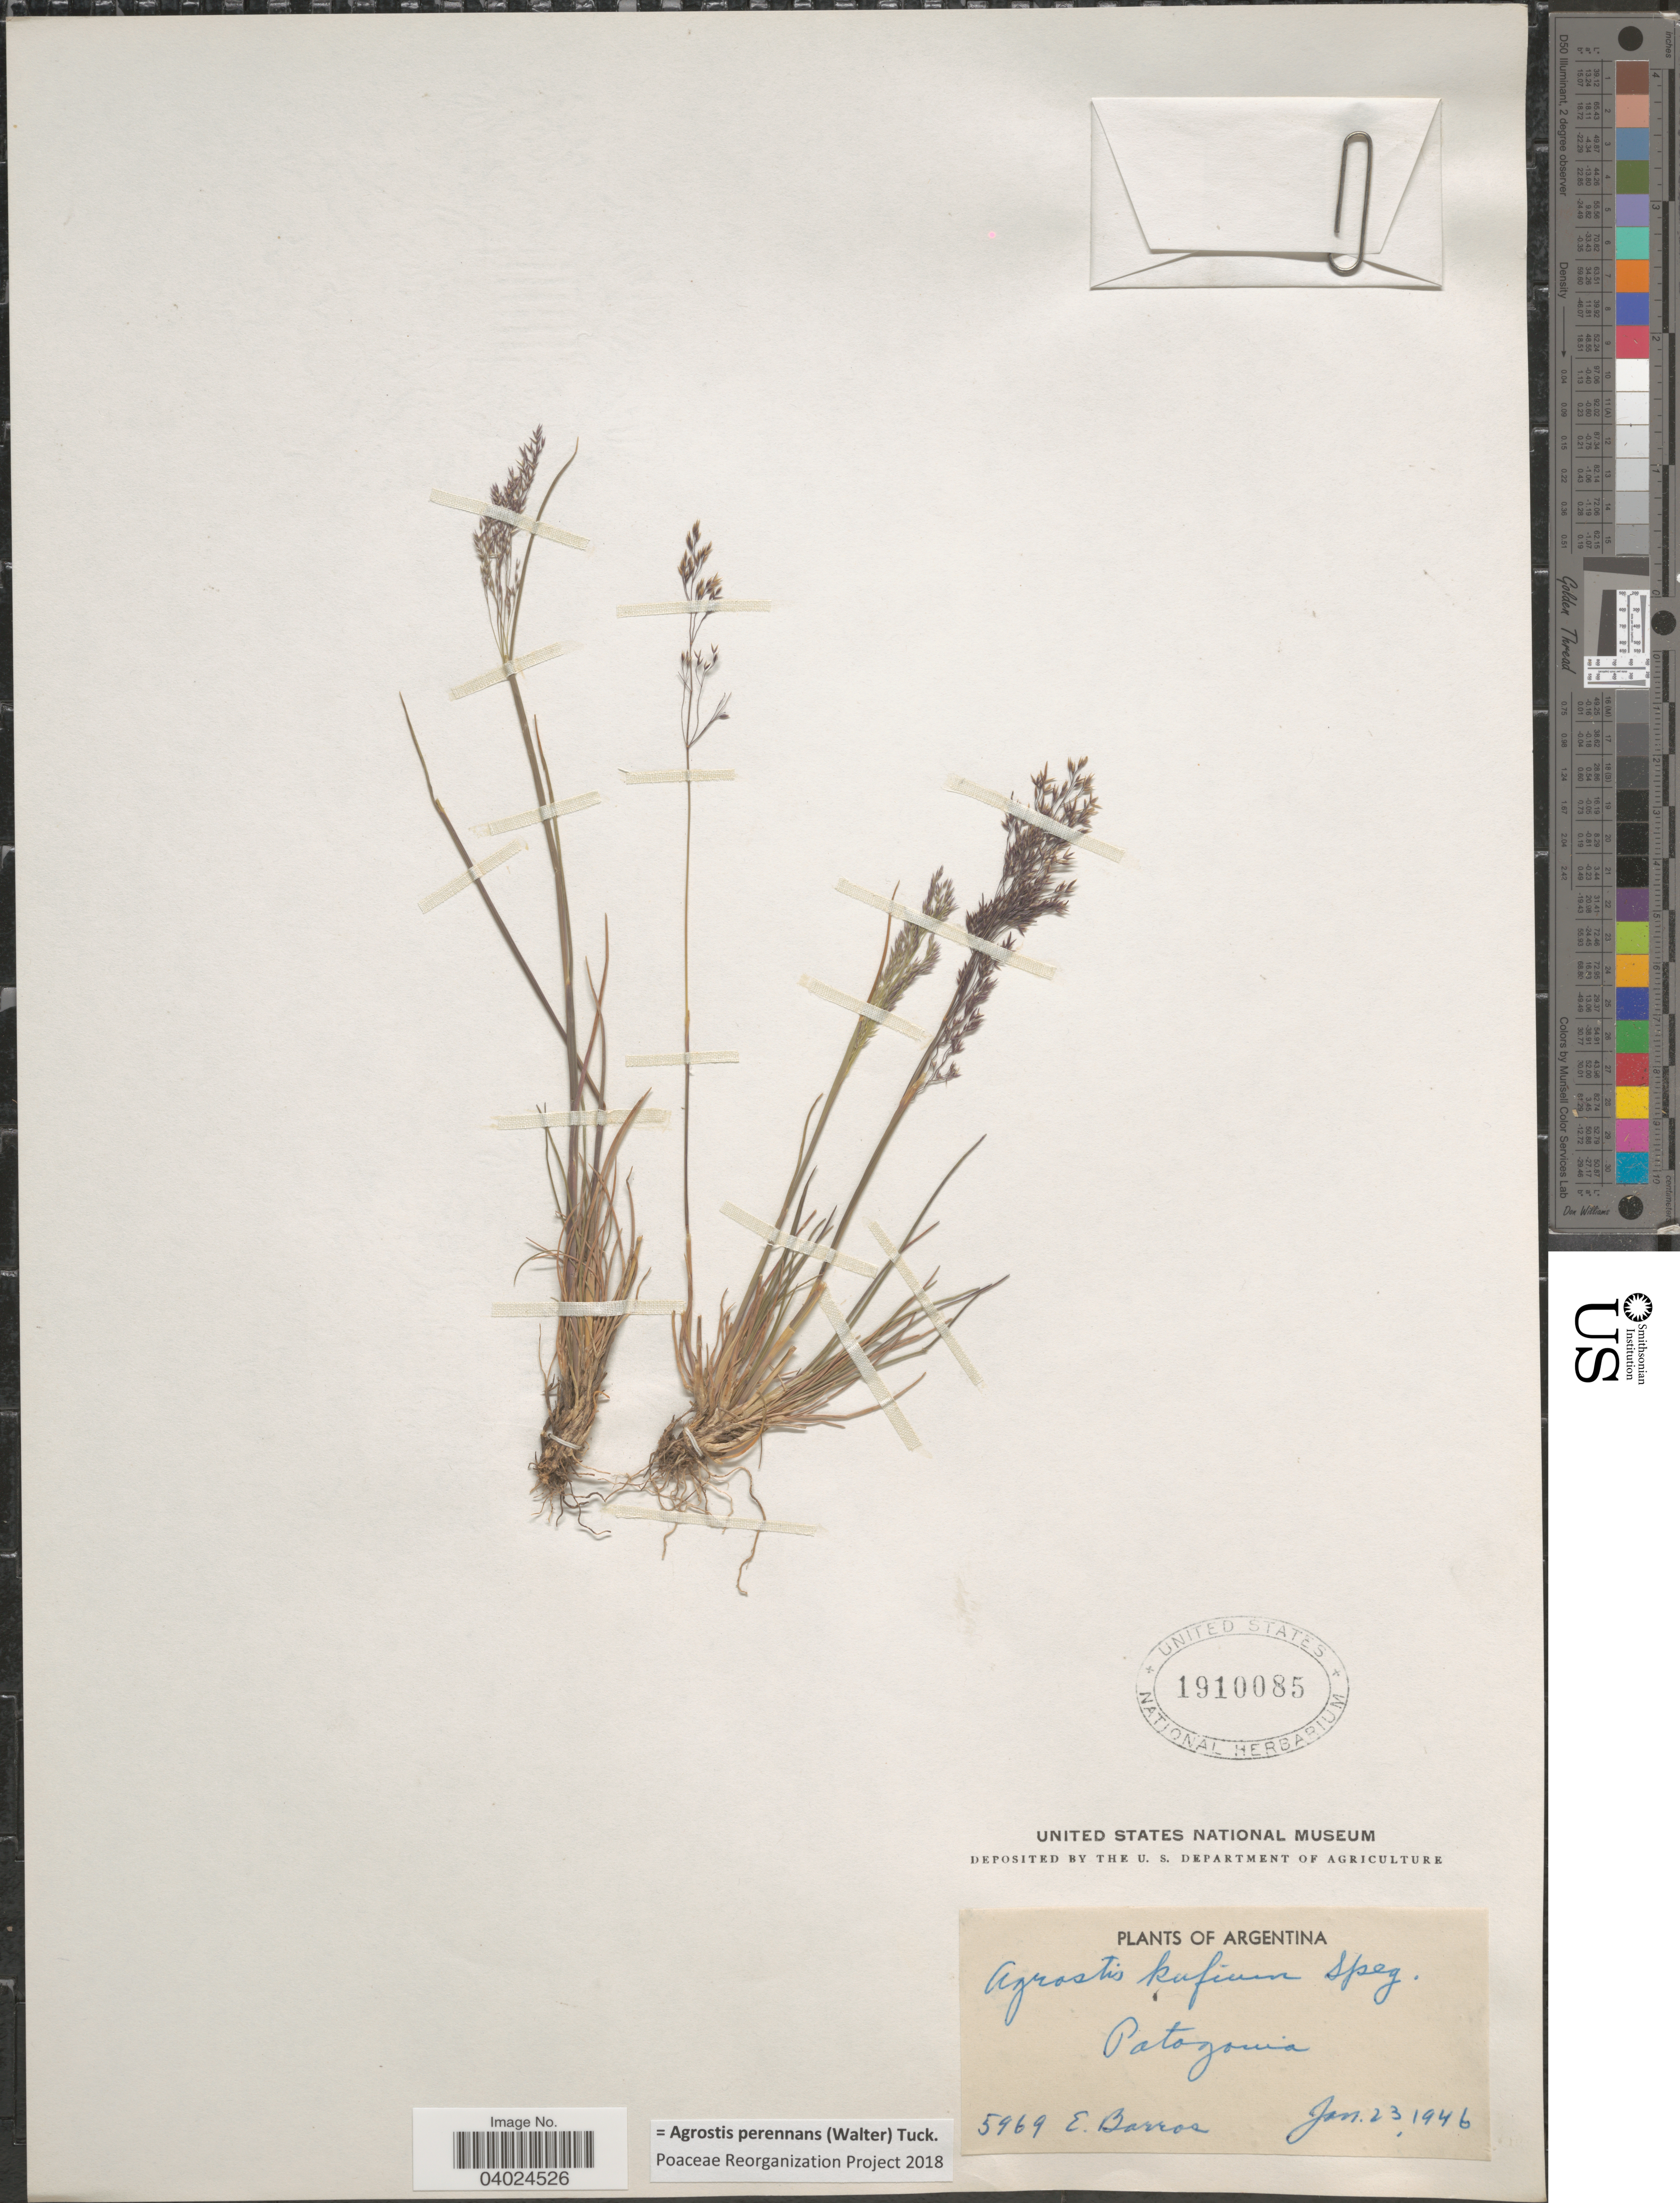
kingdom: Plantae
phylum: Tracheophyta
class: Liliopsida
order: Poales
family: Poaceae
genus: Agrostis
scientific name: Agrostis perennans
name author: (Walter) Tuck.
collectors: E. Barros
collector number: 5969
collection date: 1946-01-23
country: Argentina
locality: Patogonia.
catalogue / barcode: US 1910085